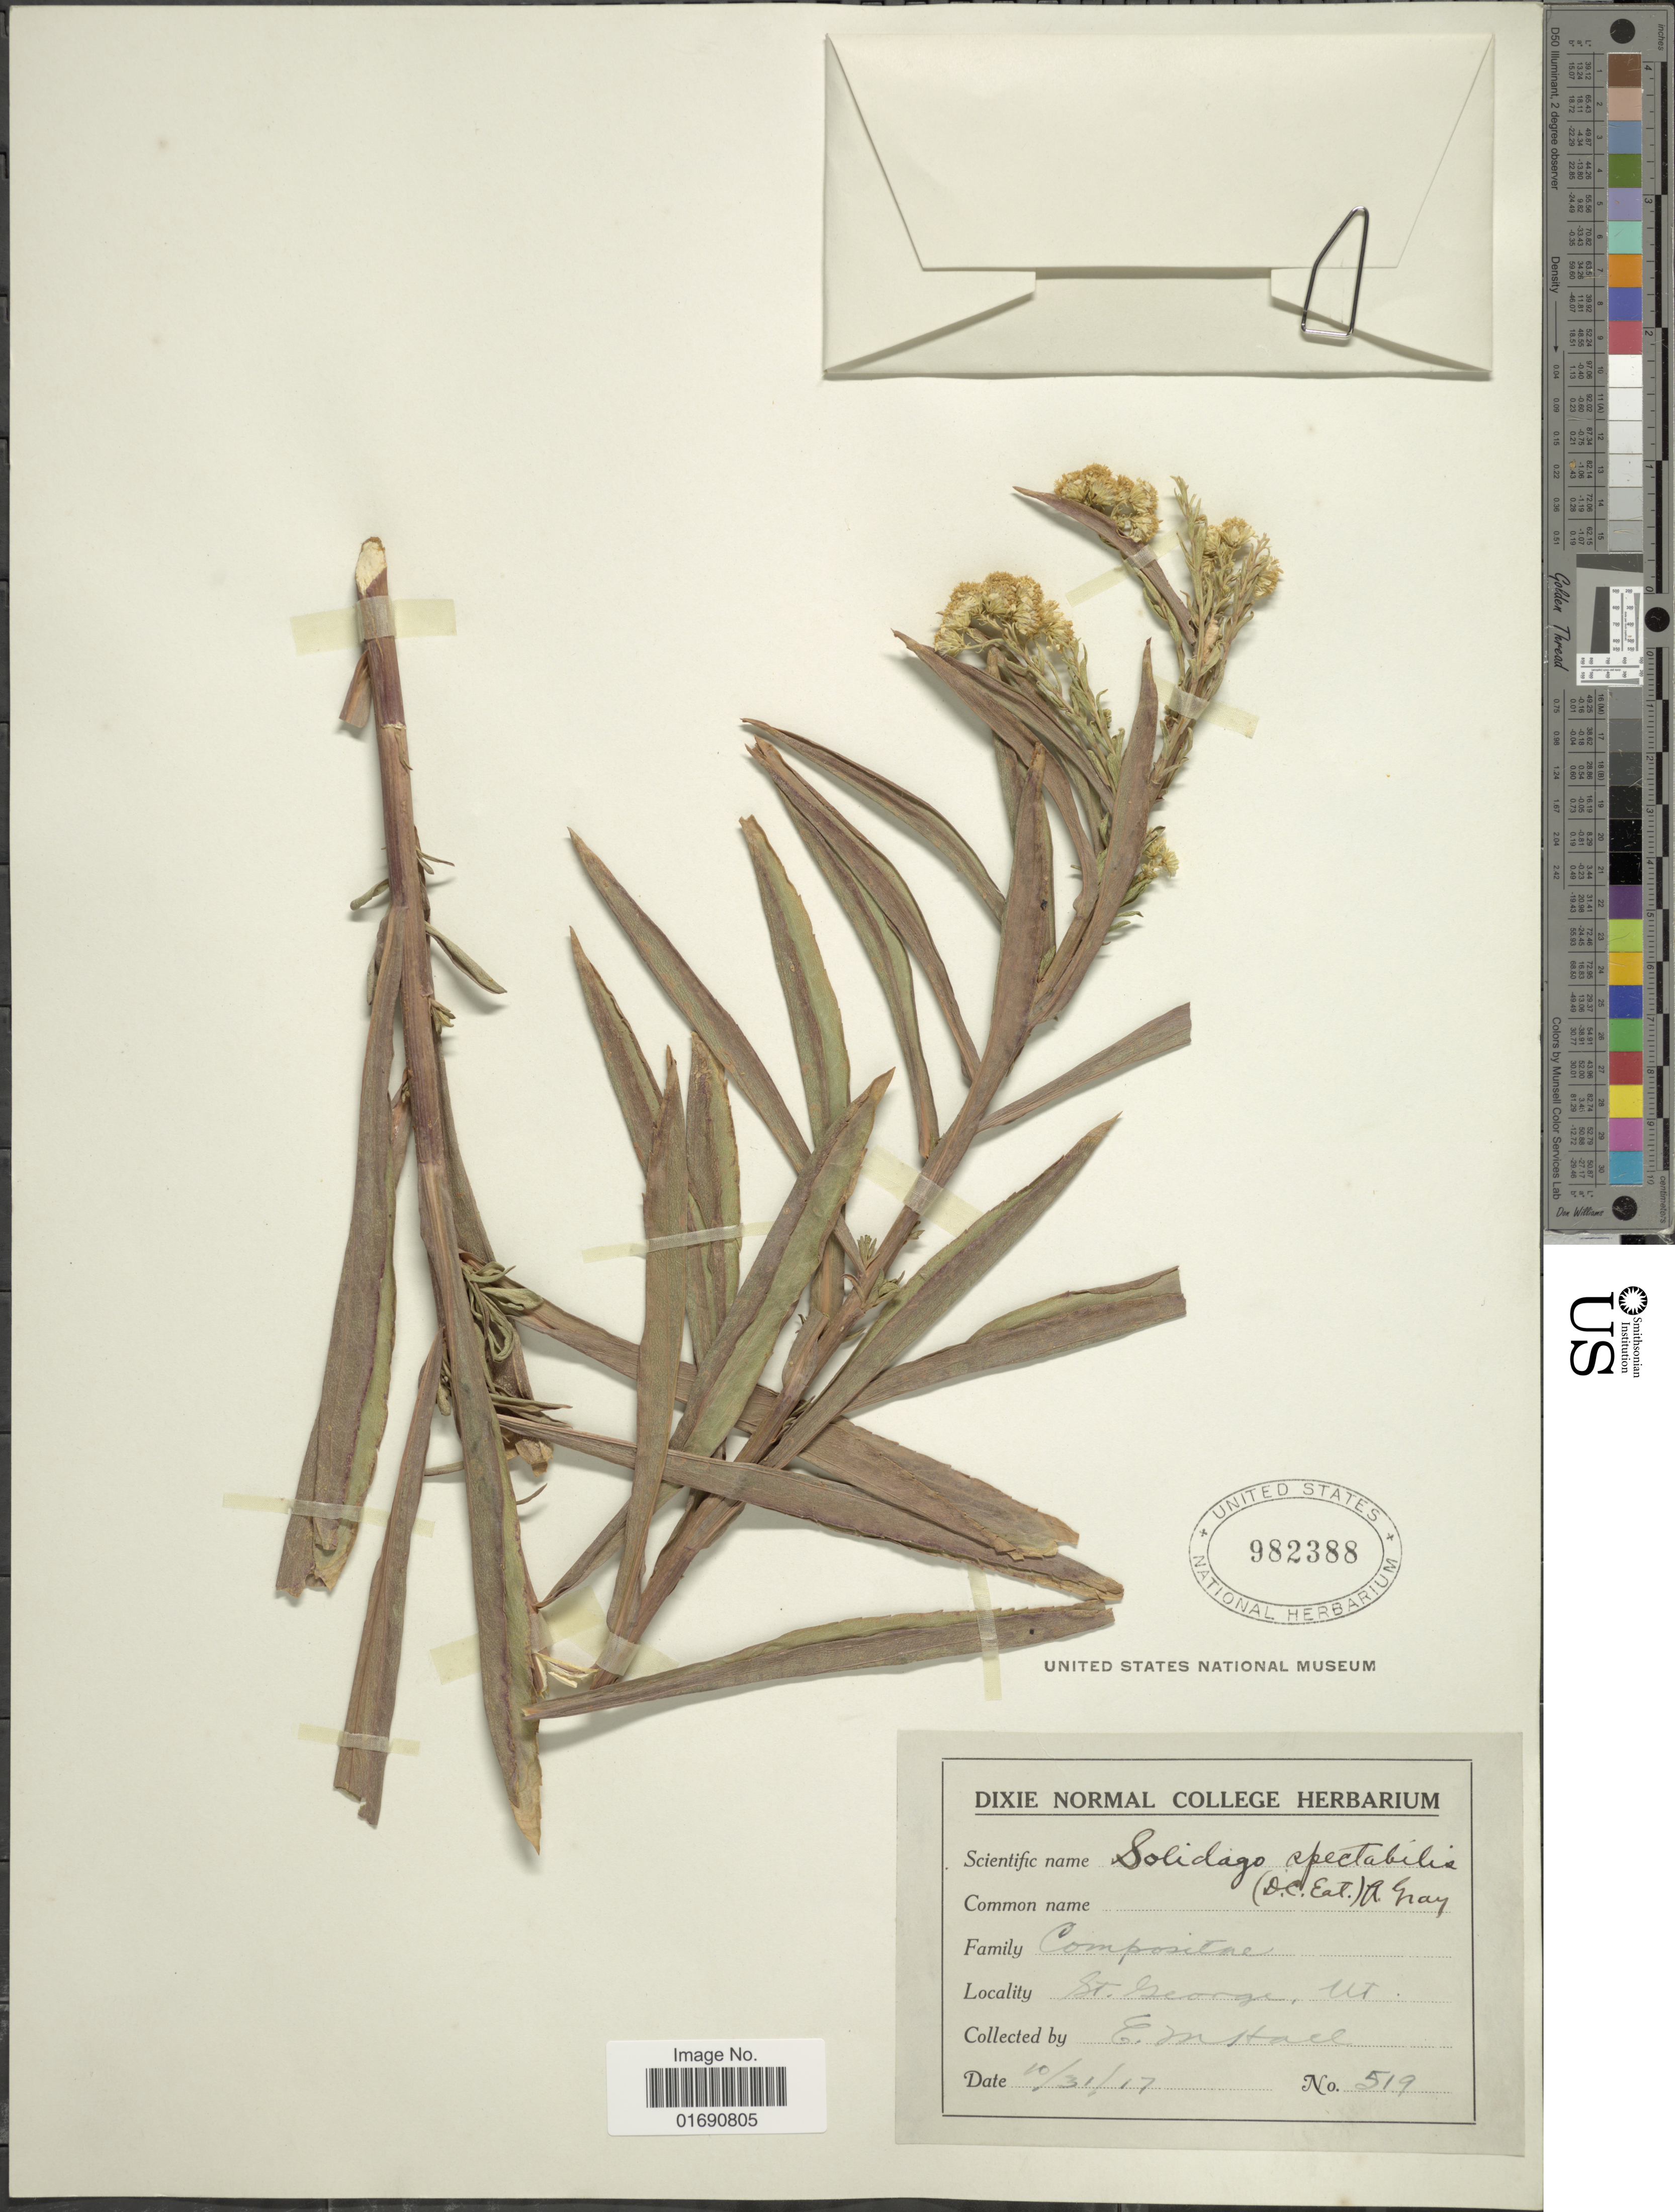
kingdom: Plantae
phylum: Tracheophyta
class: Magnoliopsida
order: Asterales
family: Asteraceae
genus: Solidago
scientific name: Solidago spectabilis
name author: (D.C. Eaton) A. Gray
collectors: E. Hall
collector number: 519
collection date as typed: Transcribed d/m/y: 31/10/17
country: United States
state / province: Vermont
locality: St George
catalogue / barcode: US 982388